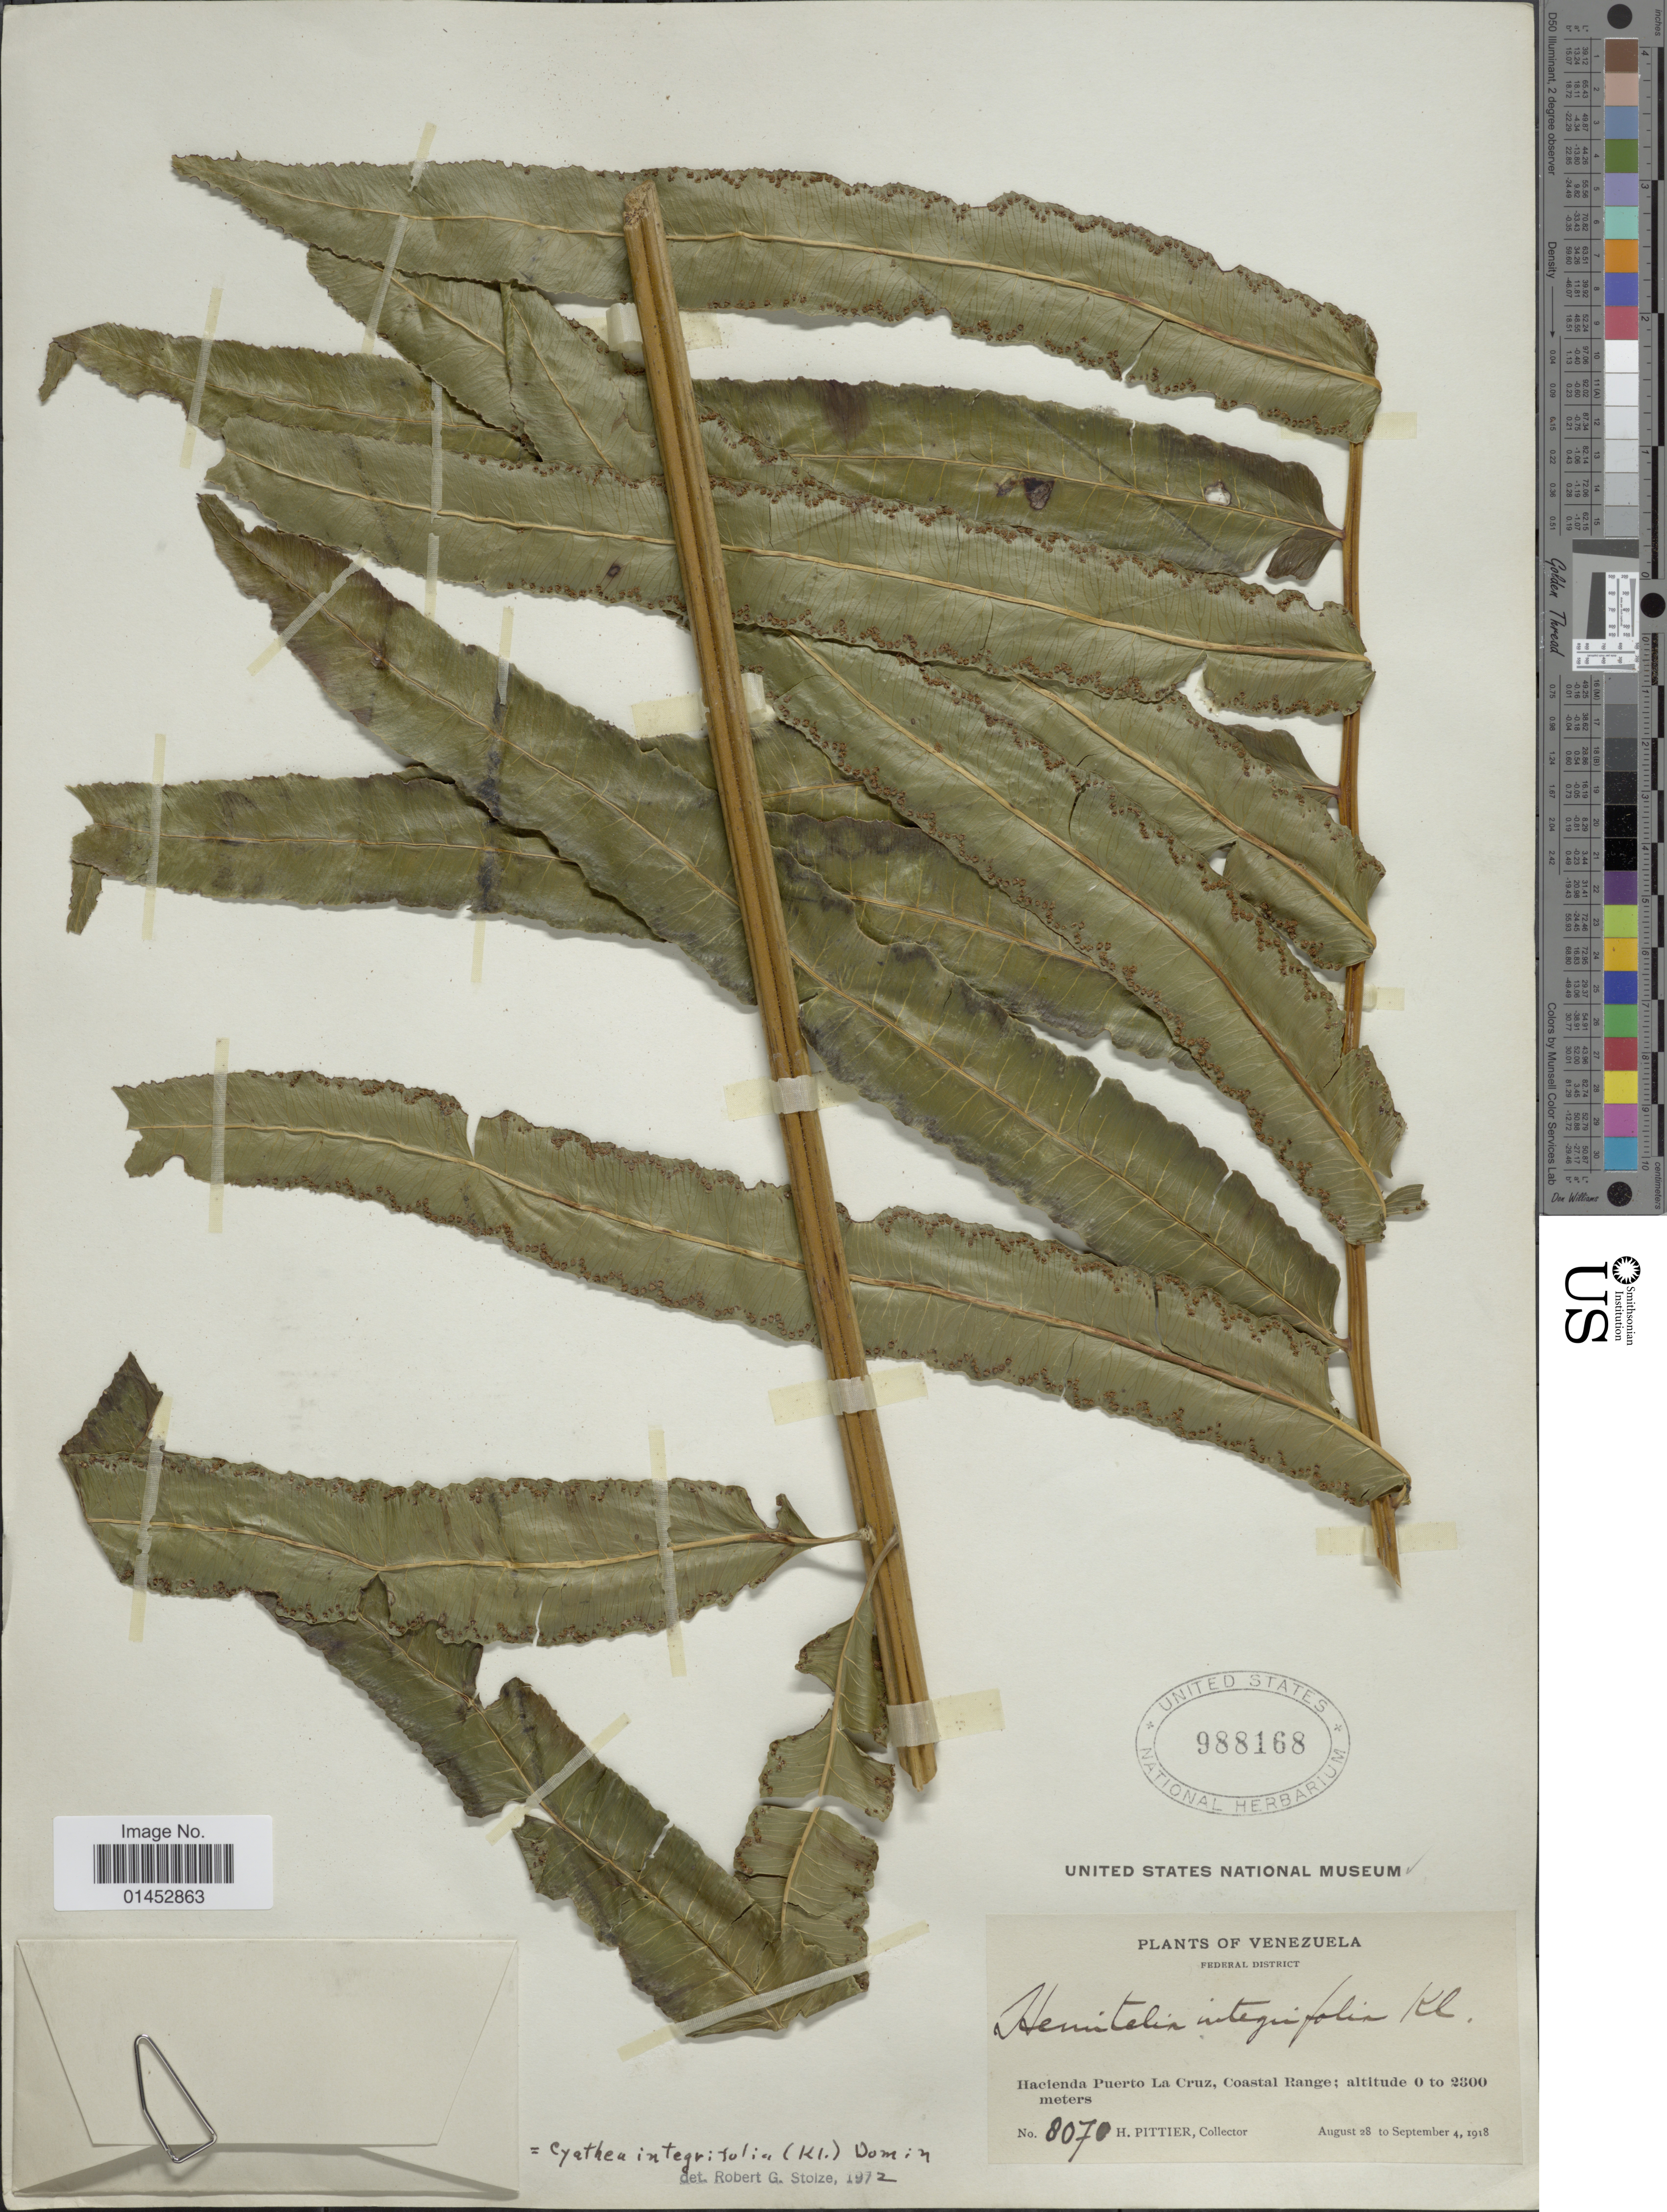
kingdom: Plantae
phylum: Tracheophyta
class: Polypodiopsida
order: Cyatheales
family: Cyatheaceae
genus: Cyathea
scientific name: Cyathea speciosa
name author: Humb. & Bonpl. ex Willd.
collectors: H. F. Pittier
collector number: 8070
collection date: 1918-08-28/1918-09-04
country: Venezuela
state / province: Distrito Federal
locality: Fedral District, Hacienda Puerto La Cruz, Coastal Range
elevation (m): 0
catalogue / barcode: US 988168